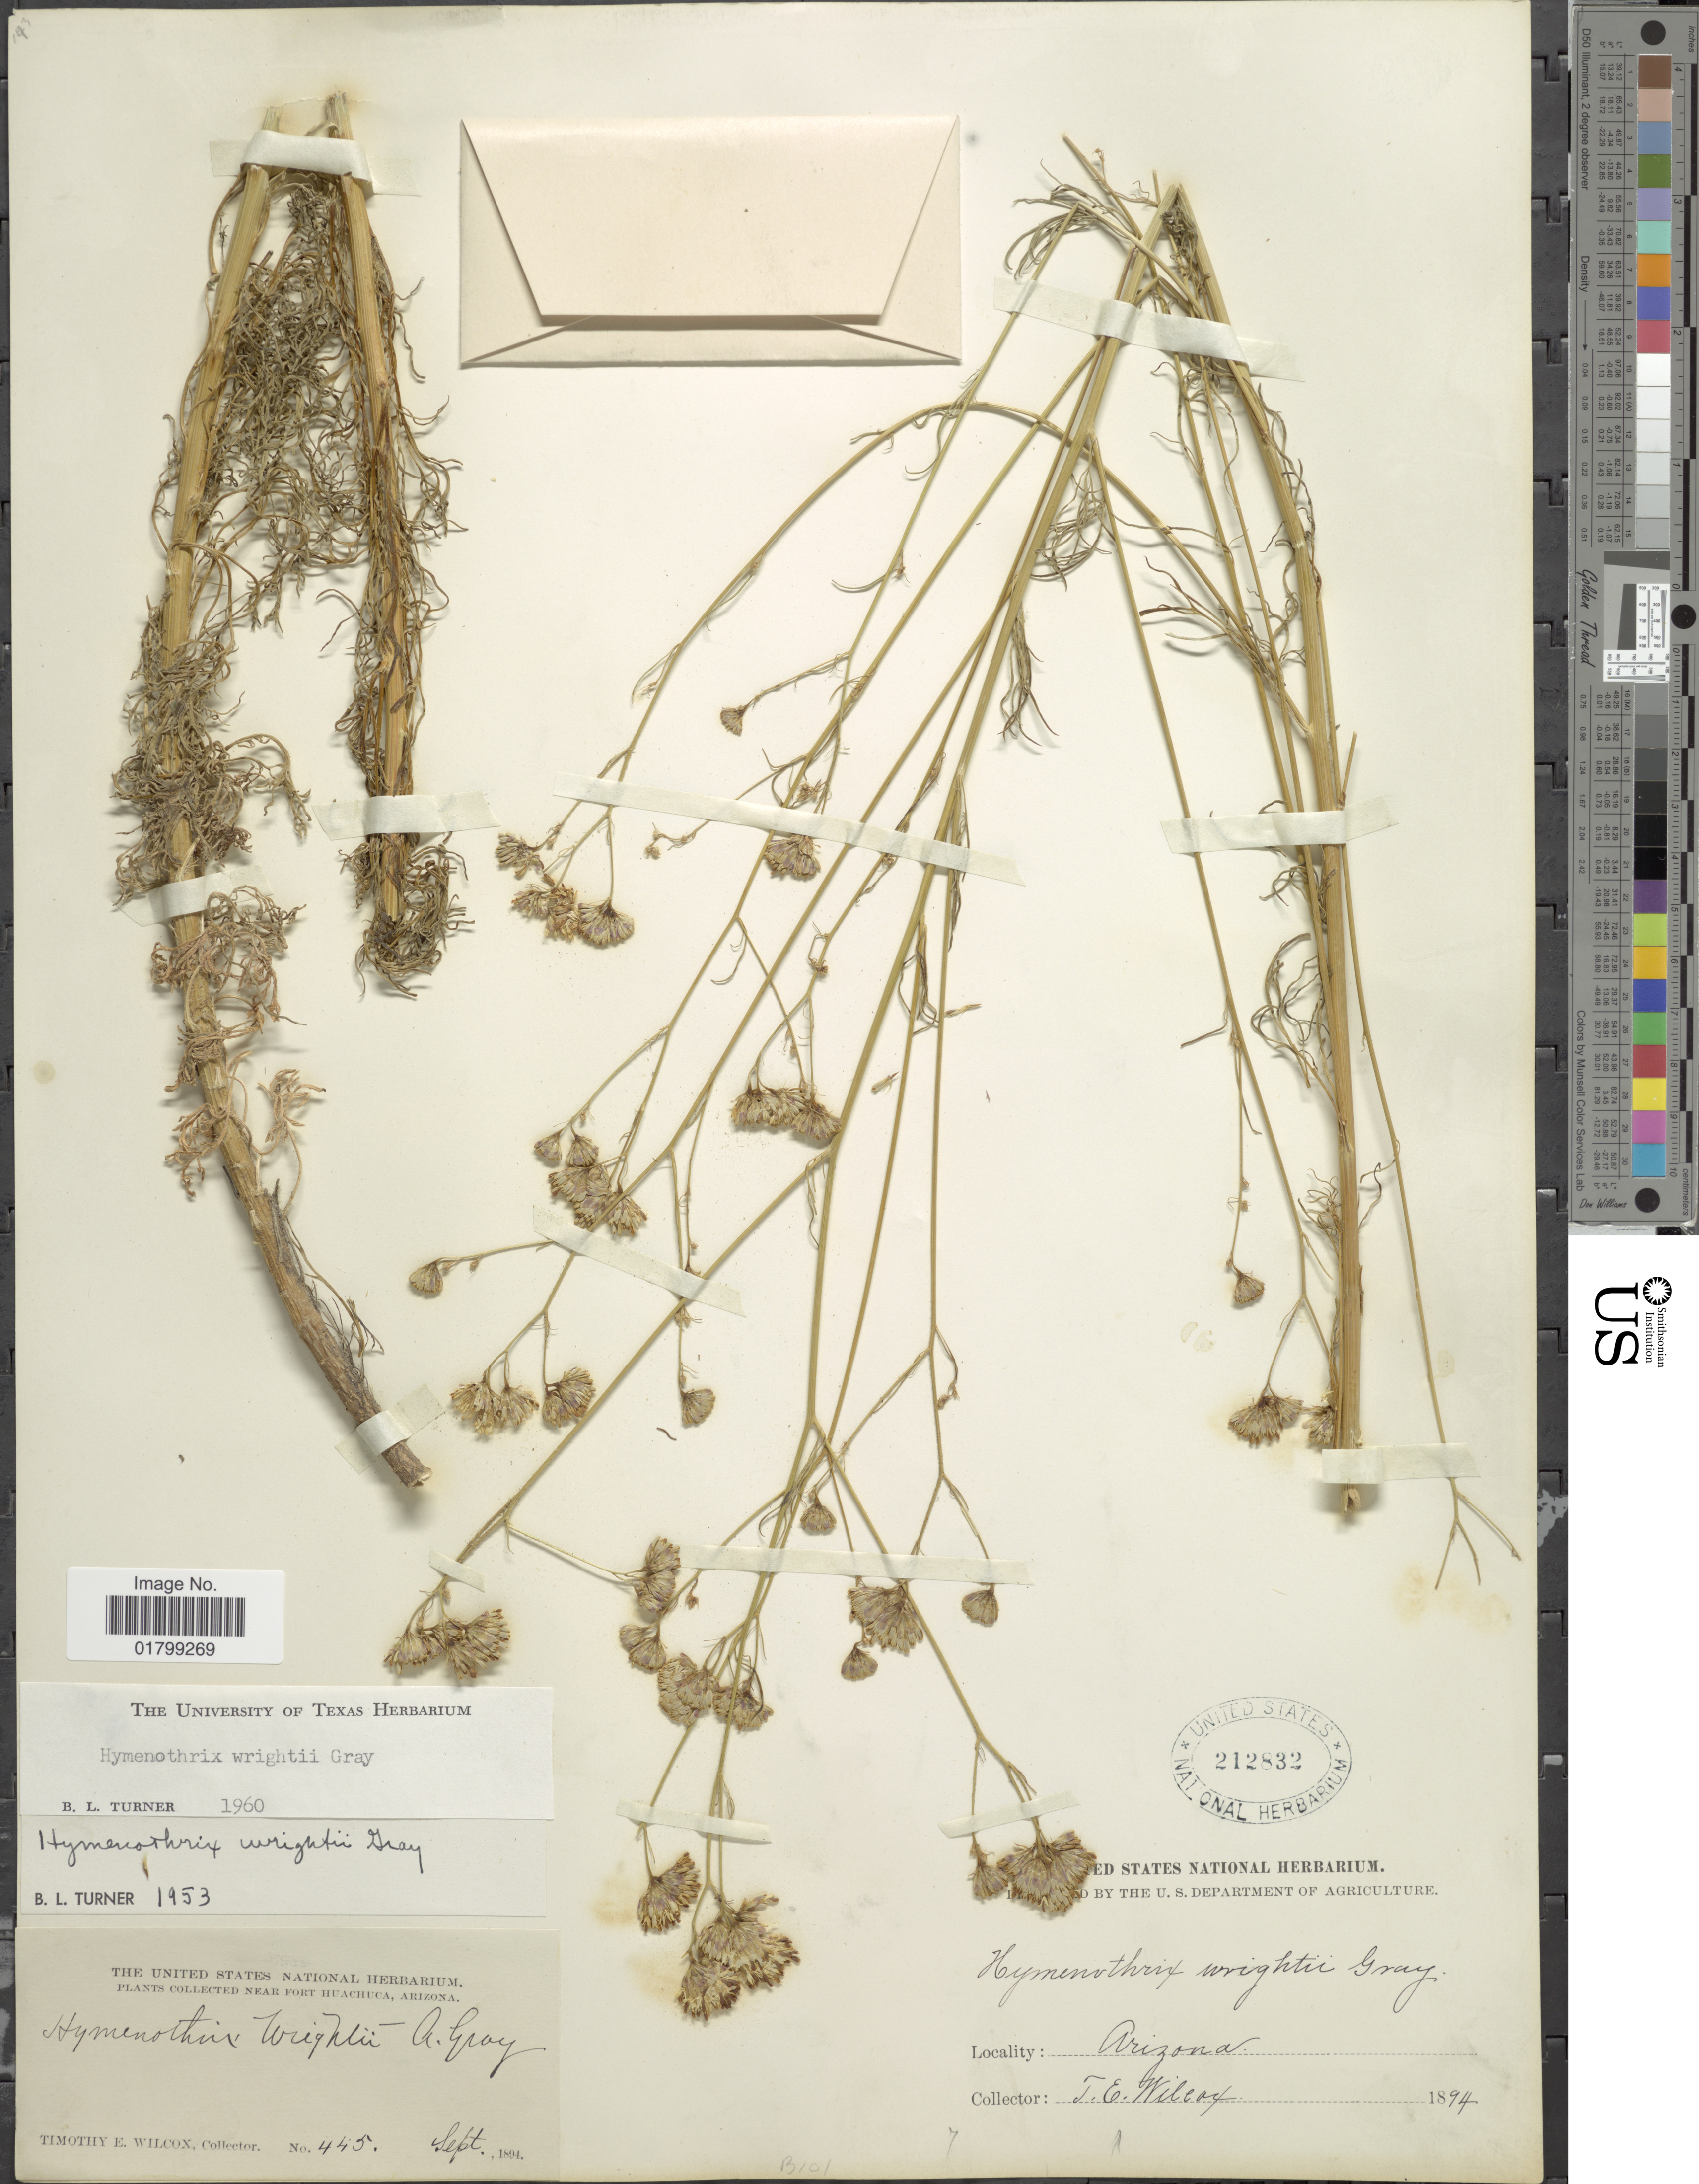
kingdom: Plantae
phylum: Tracheophyta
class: Magnoliopsida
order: Asterales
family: Asteraceae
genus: Hymenothrix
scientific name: Hymenothrix wrightii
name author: A. Gray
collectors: T. E. Wilcox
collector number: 445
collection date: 1894-09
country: United States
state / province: Arizona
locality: Near Fort Huachuca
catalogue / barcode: US 212832